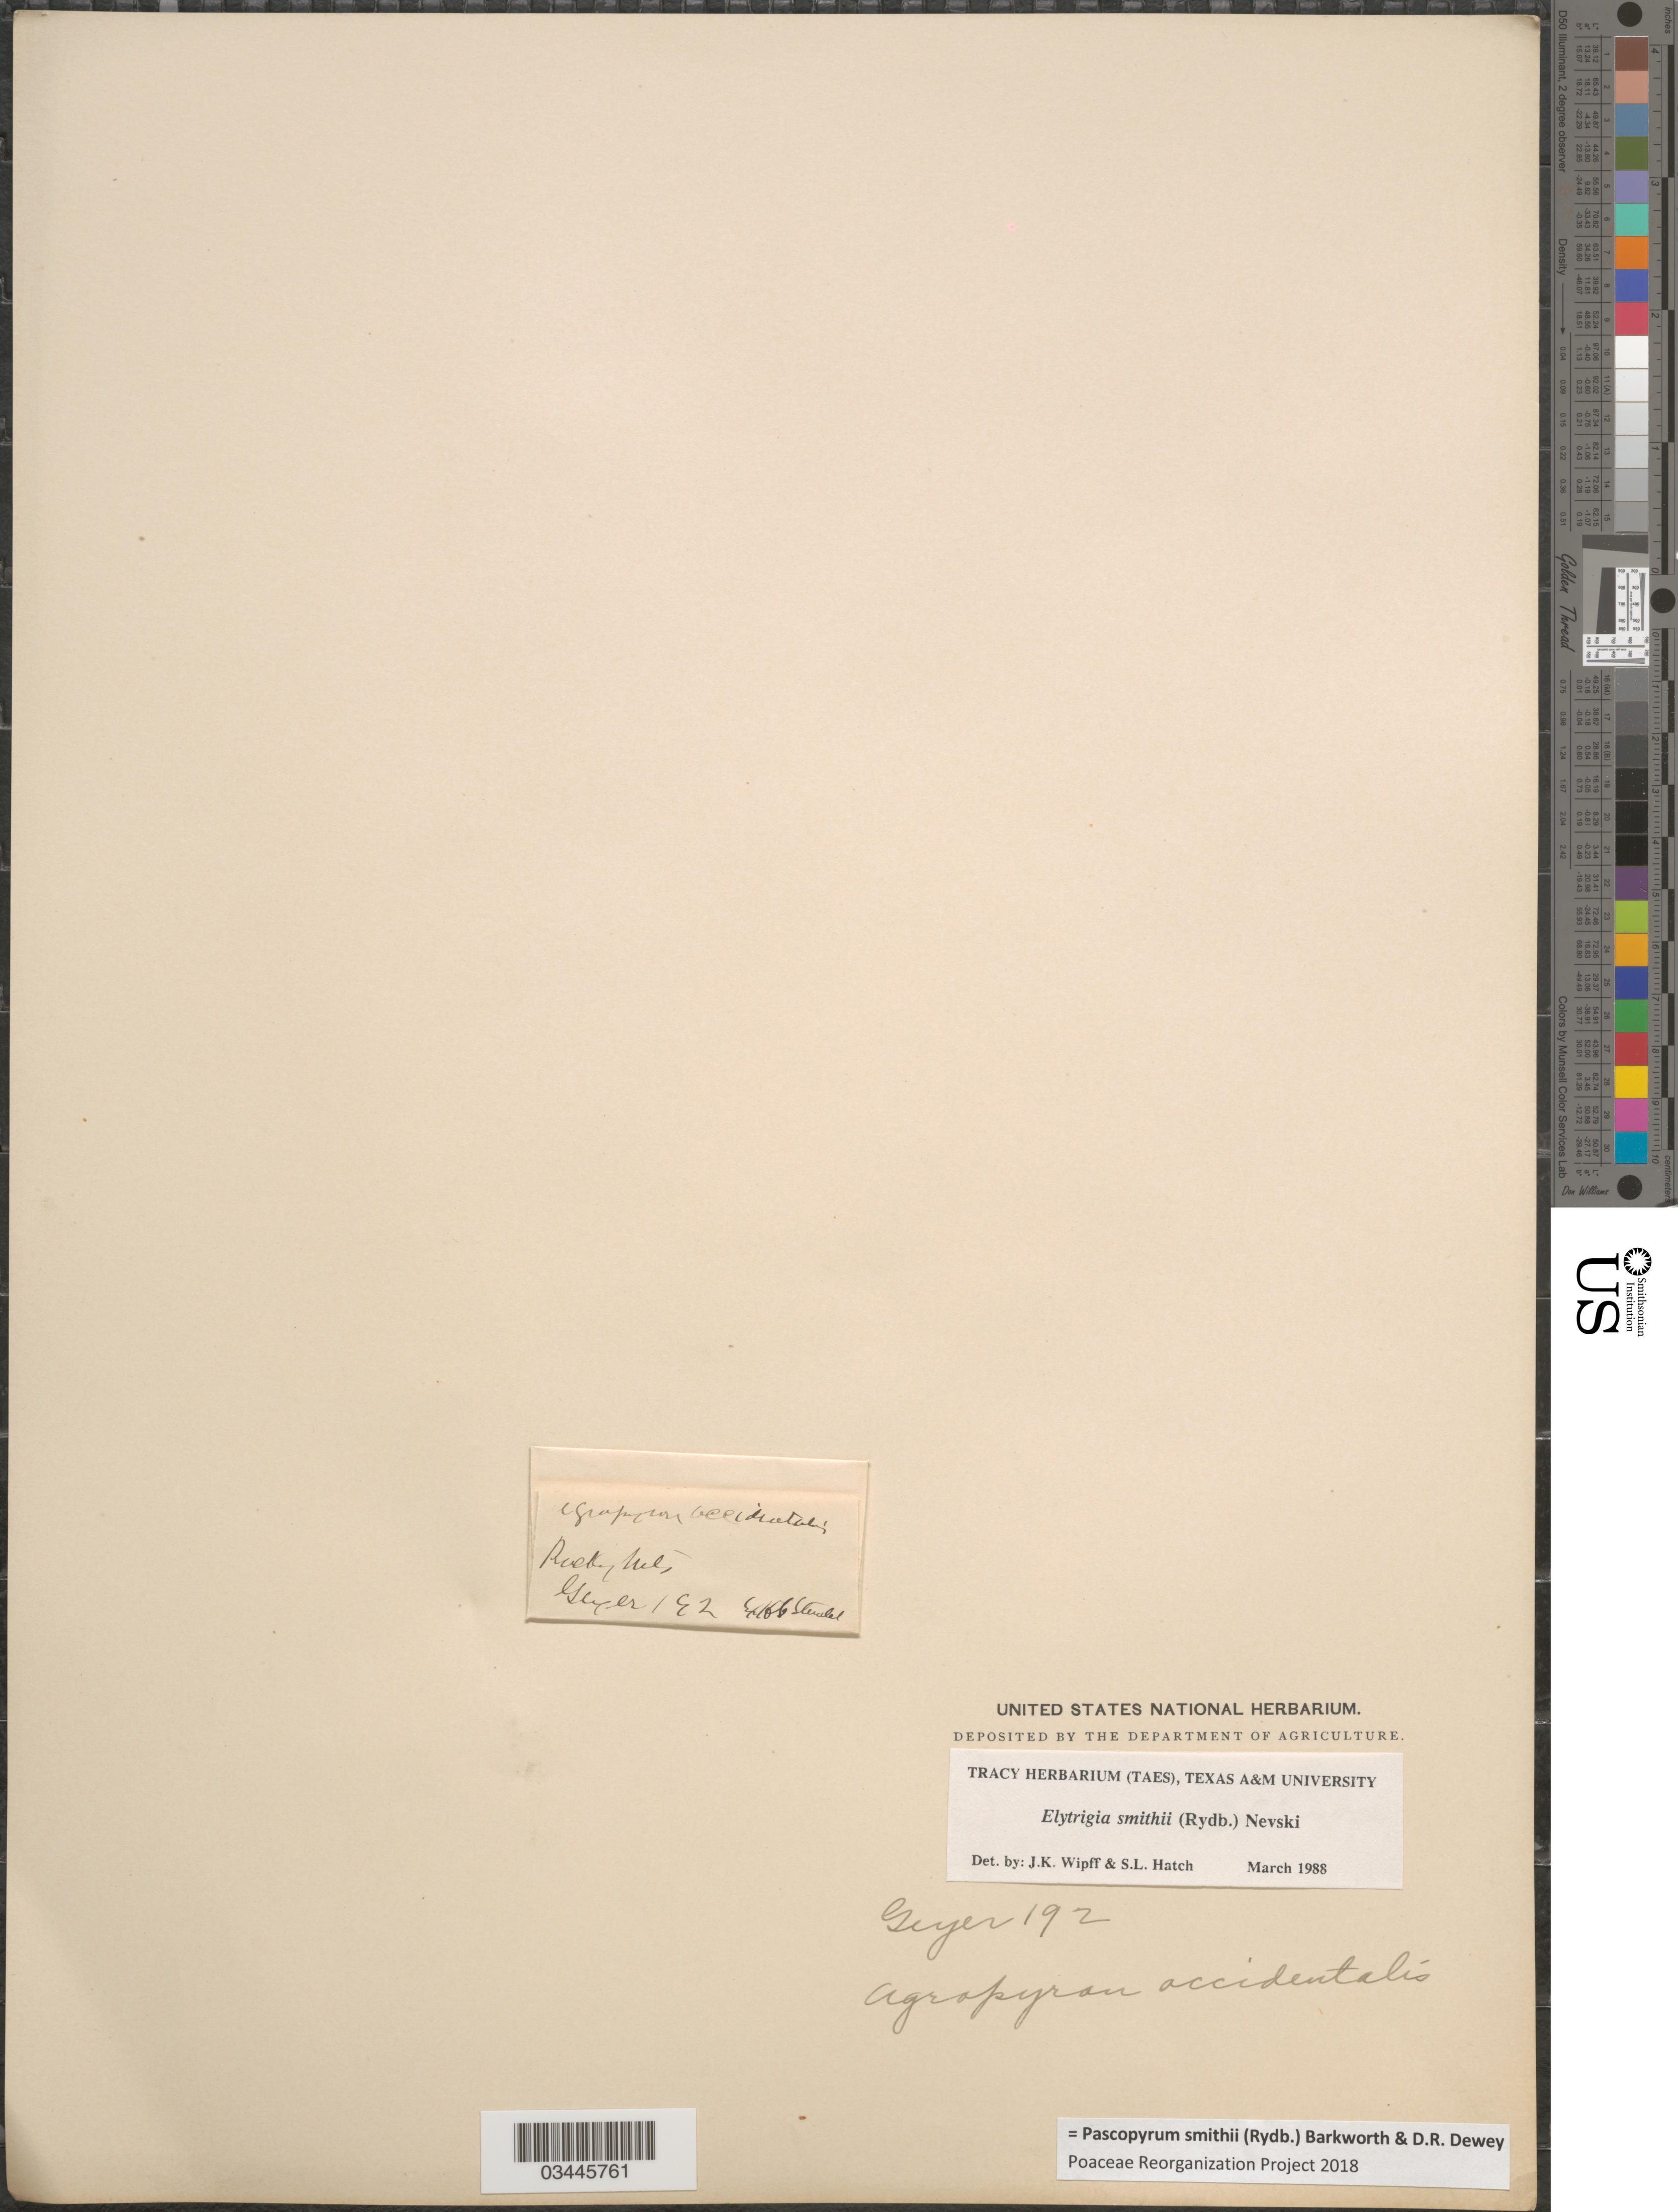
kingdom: Plantae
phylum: Tracheophyta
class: Liliopsida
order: Poales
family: Poaceae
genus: Pascopyrum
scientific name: Pascopyrum smithii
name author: (Rydb.) Barkworth & Dewey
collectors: Geyer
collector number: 192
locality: Rocky Mt.